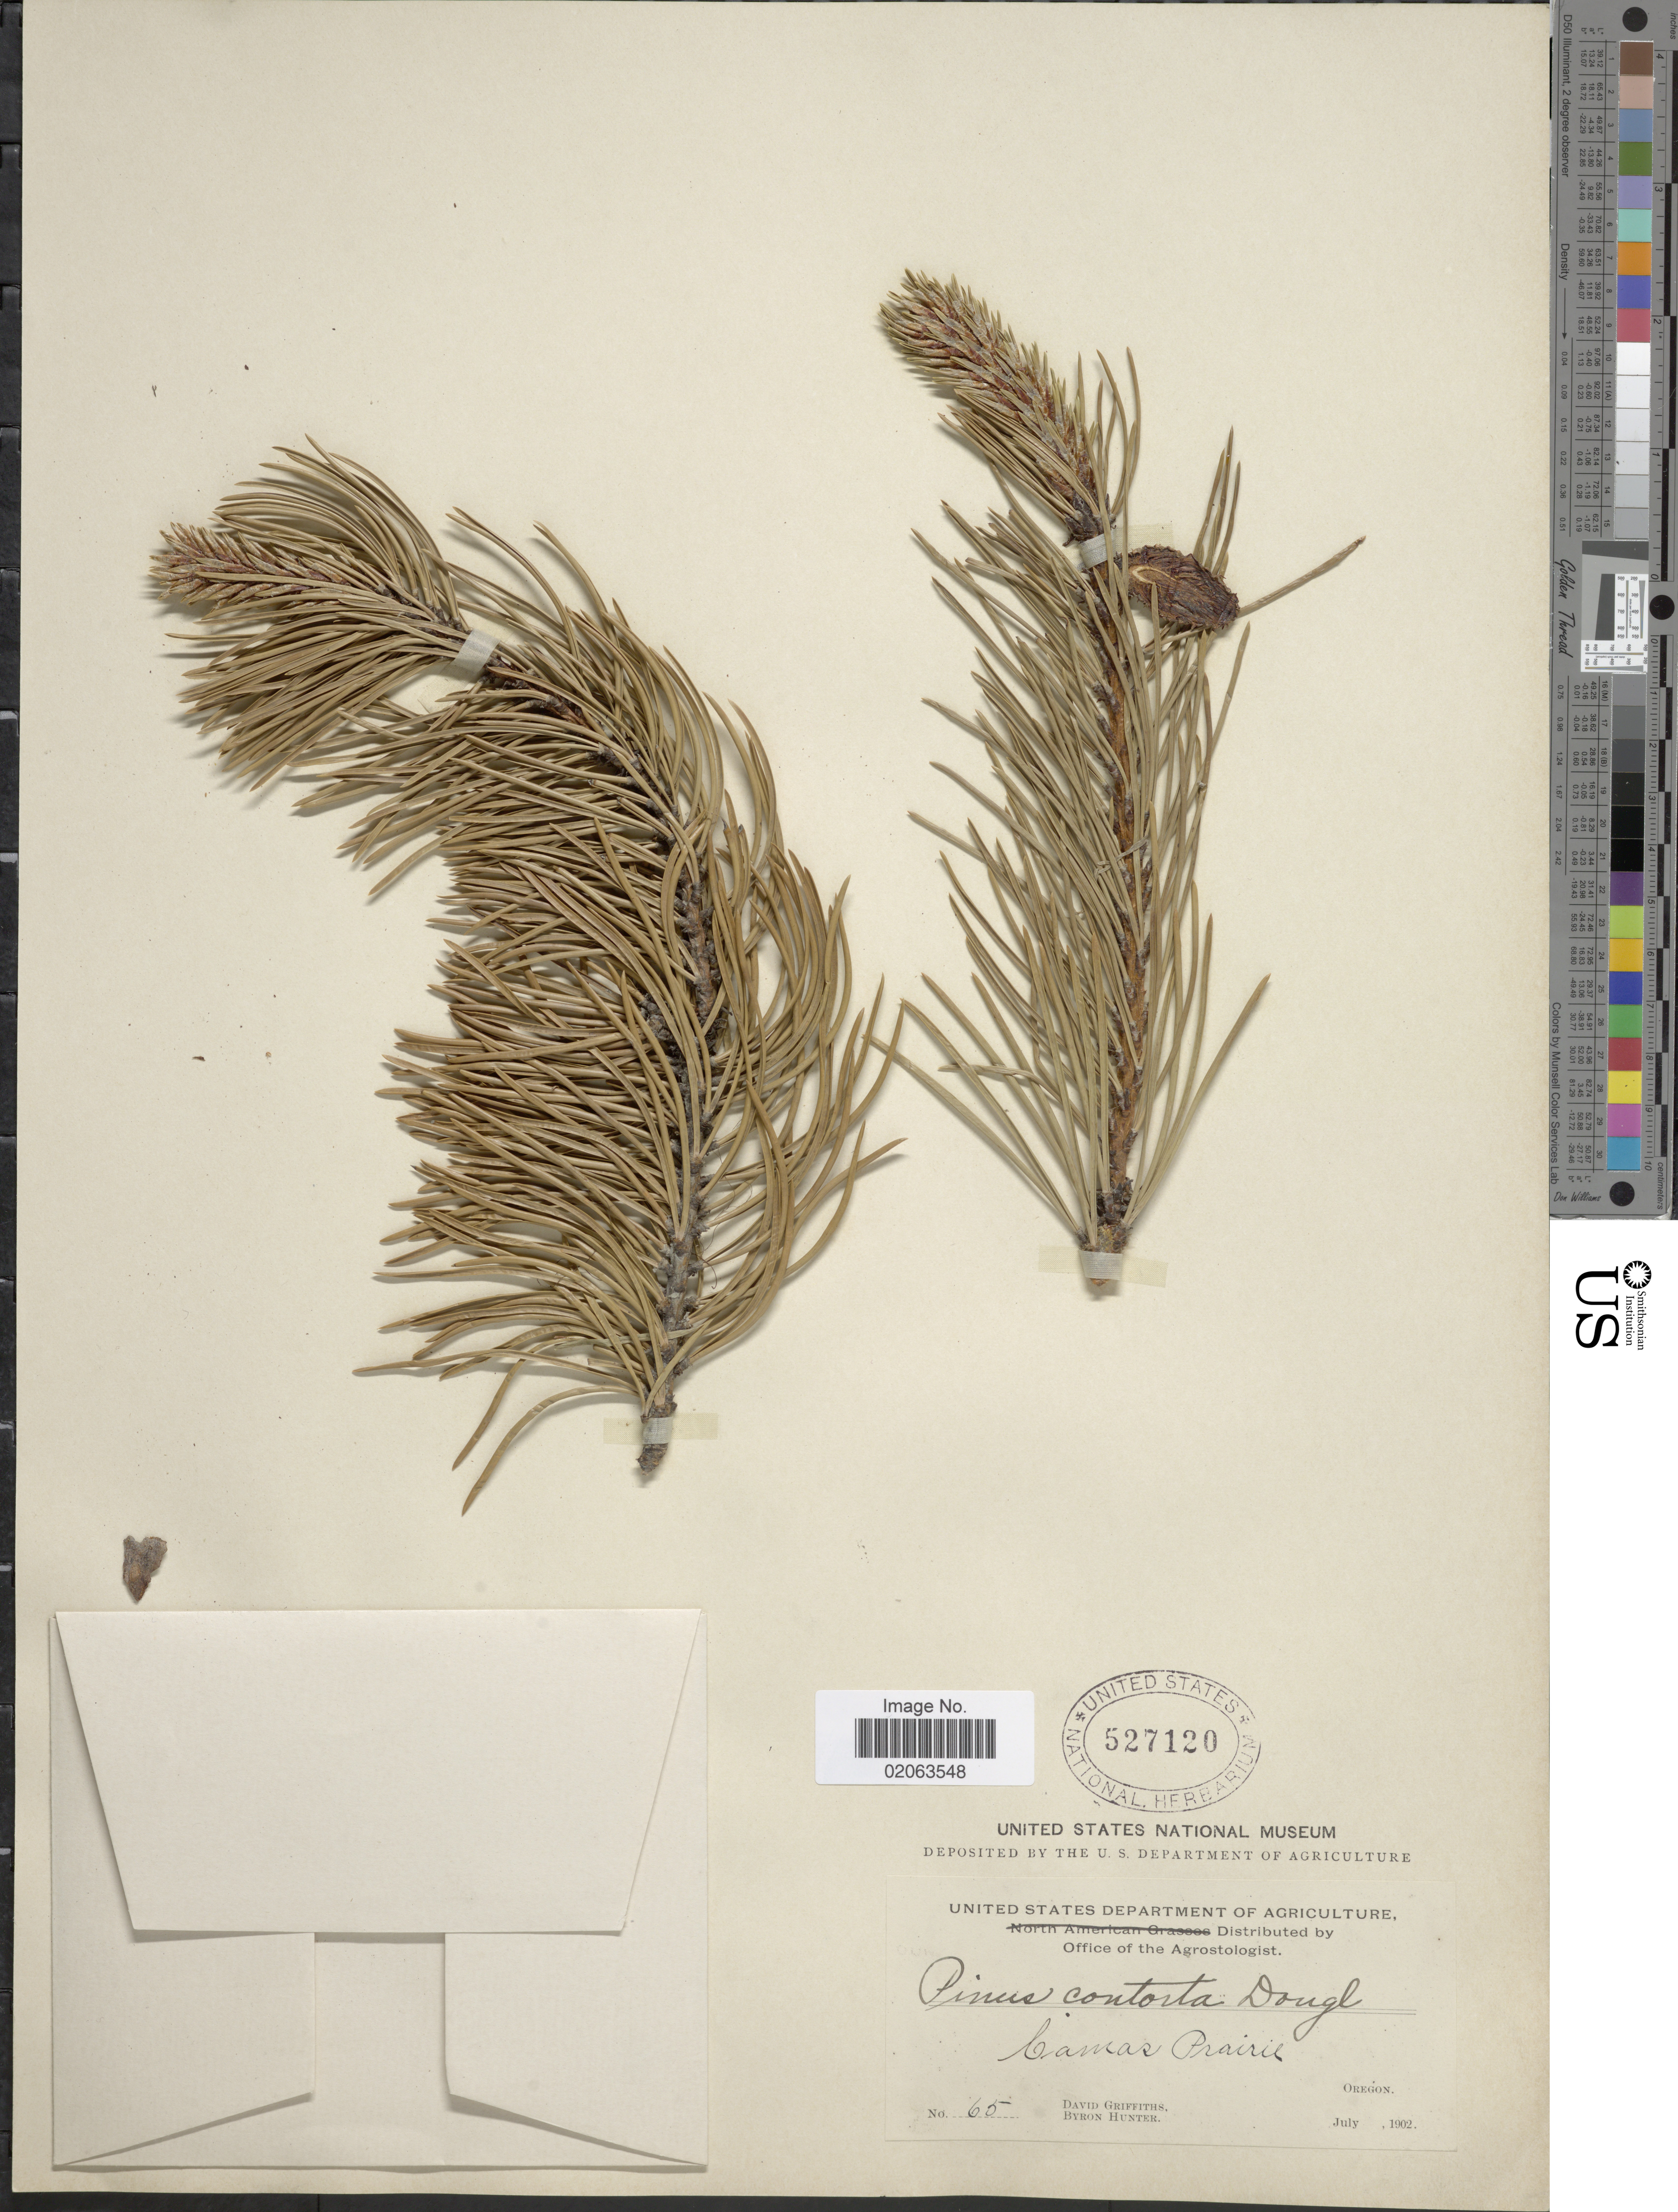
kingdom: Plantae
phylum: Tracheophyta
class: Pinopsida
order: Pinales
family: Pinaceae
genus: Pinus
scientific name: Pinus contorta var. latifolia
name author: Engelm. ex S. Watson in C. King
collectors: D. Griffiths & B. Hunter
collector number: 65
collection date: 1902-07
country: United States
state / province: Oregon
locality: Oregon, Camar Prairie.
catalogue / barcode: US 527120